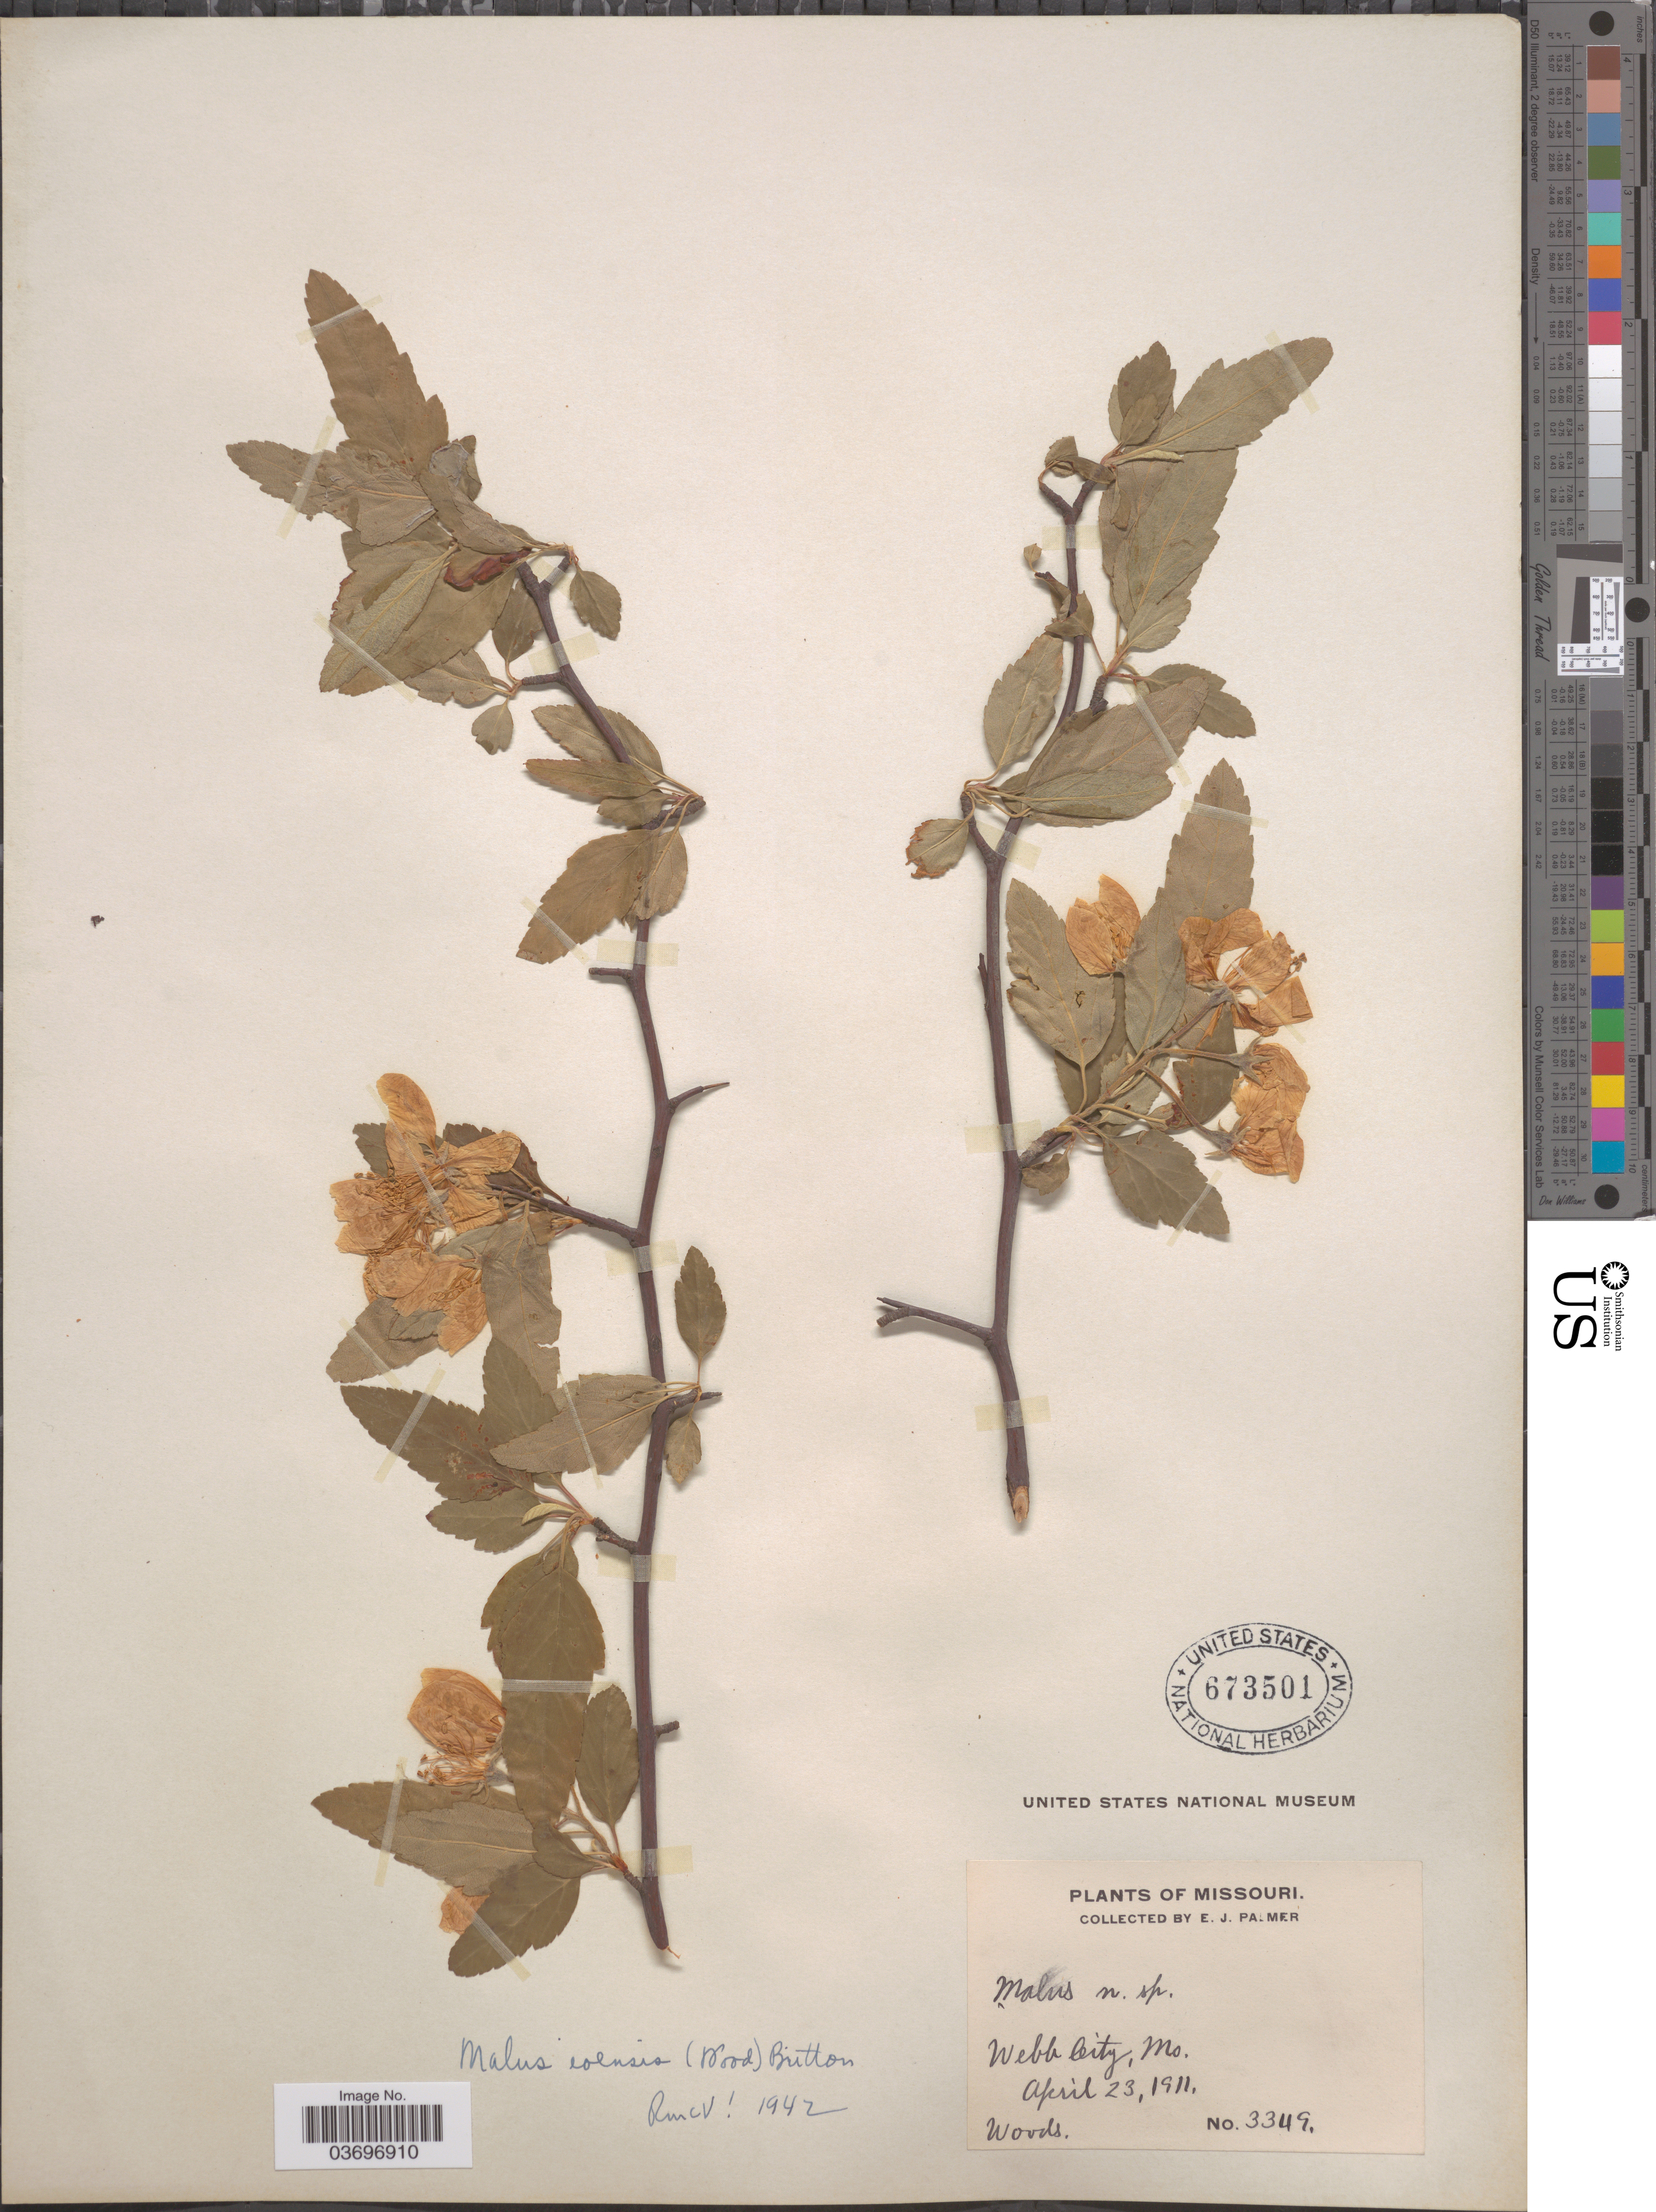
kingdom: Plantae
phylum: Tracheophyta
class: Magnoliopsida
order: Rosales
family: Rosaceae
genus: Malus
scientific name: Malus ioensis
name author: (Alph. Wood) Britton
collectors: E. J. Palmer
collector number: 3349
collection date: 1911-04-23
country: United States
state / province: Missouri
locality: Webb City.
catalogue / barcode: US 673501